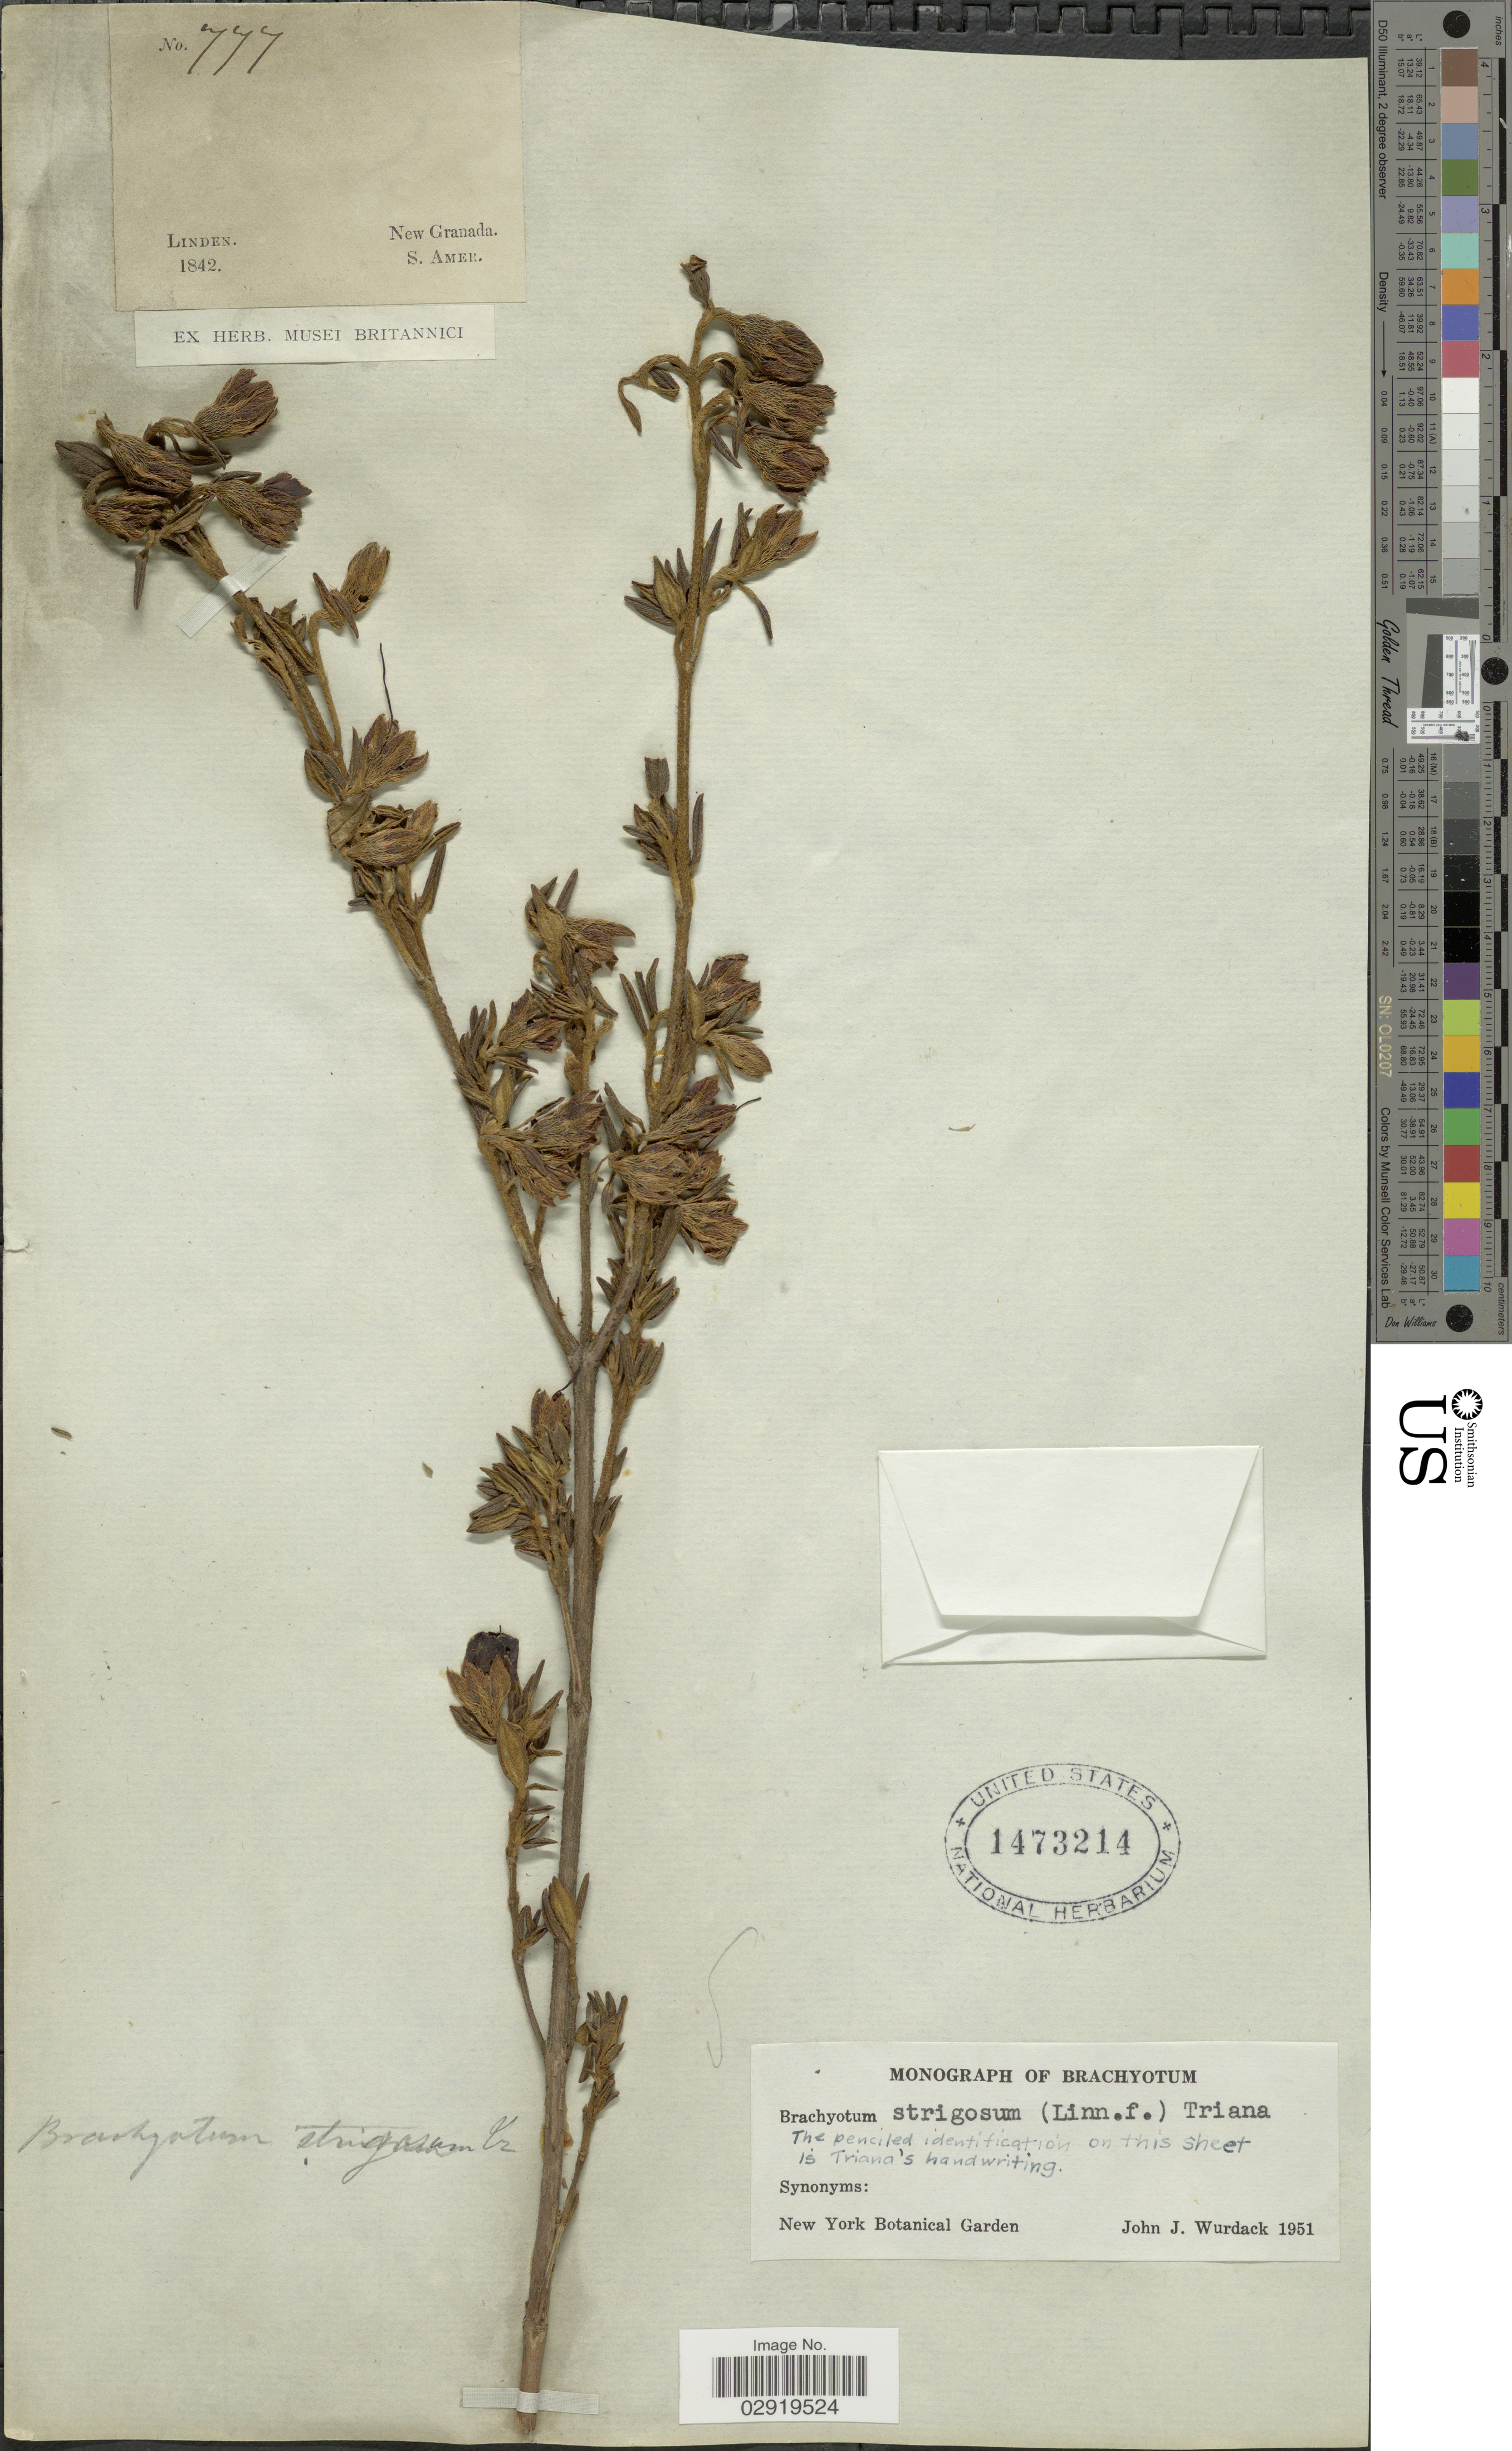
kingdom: Plantae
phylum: Tracheophyta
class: Magnoliopsida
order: Myrtales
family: Melastomataceae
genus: Brachyotum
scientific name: Brachyotum strigosum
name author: (L. f.) Triana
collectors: -- Linden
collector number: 777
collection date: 1842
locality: New Granada. S. Amer.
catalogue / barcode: US 1473214